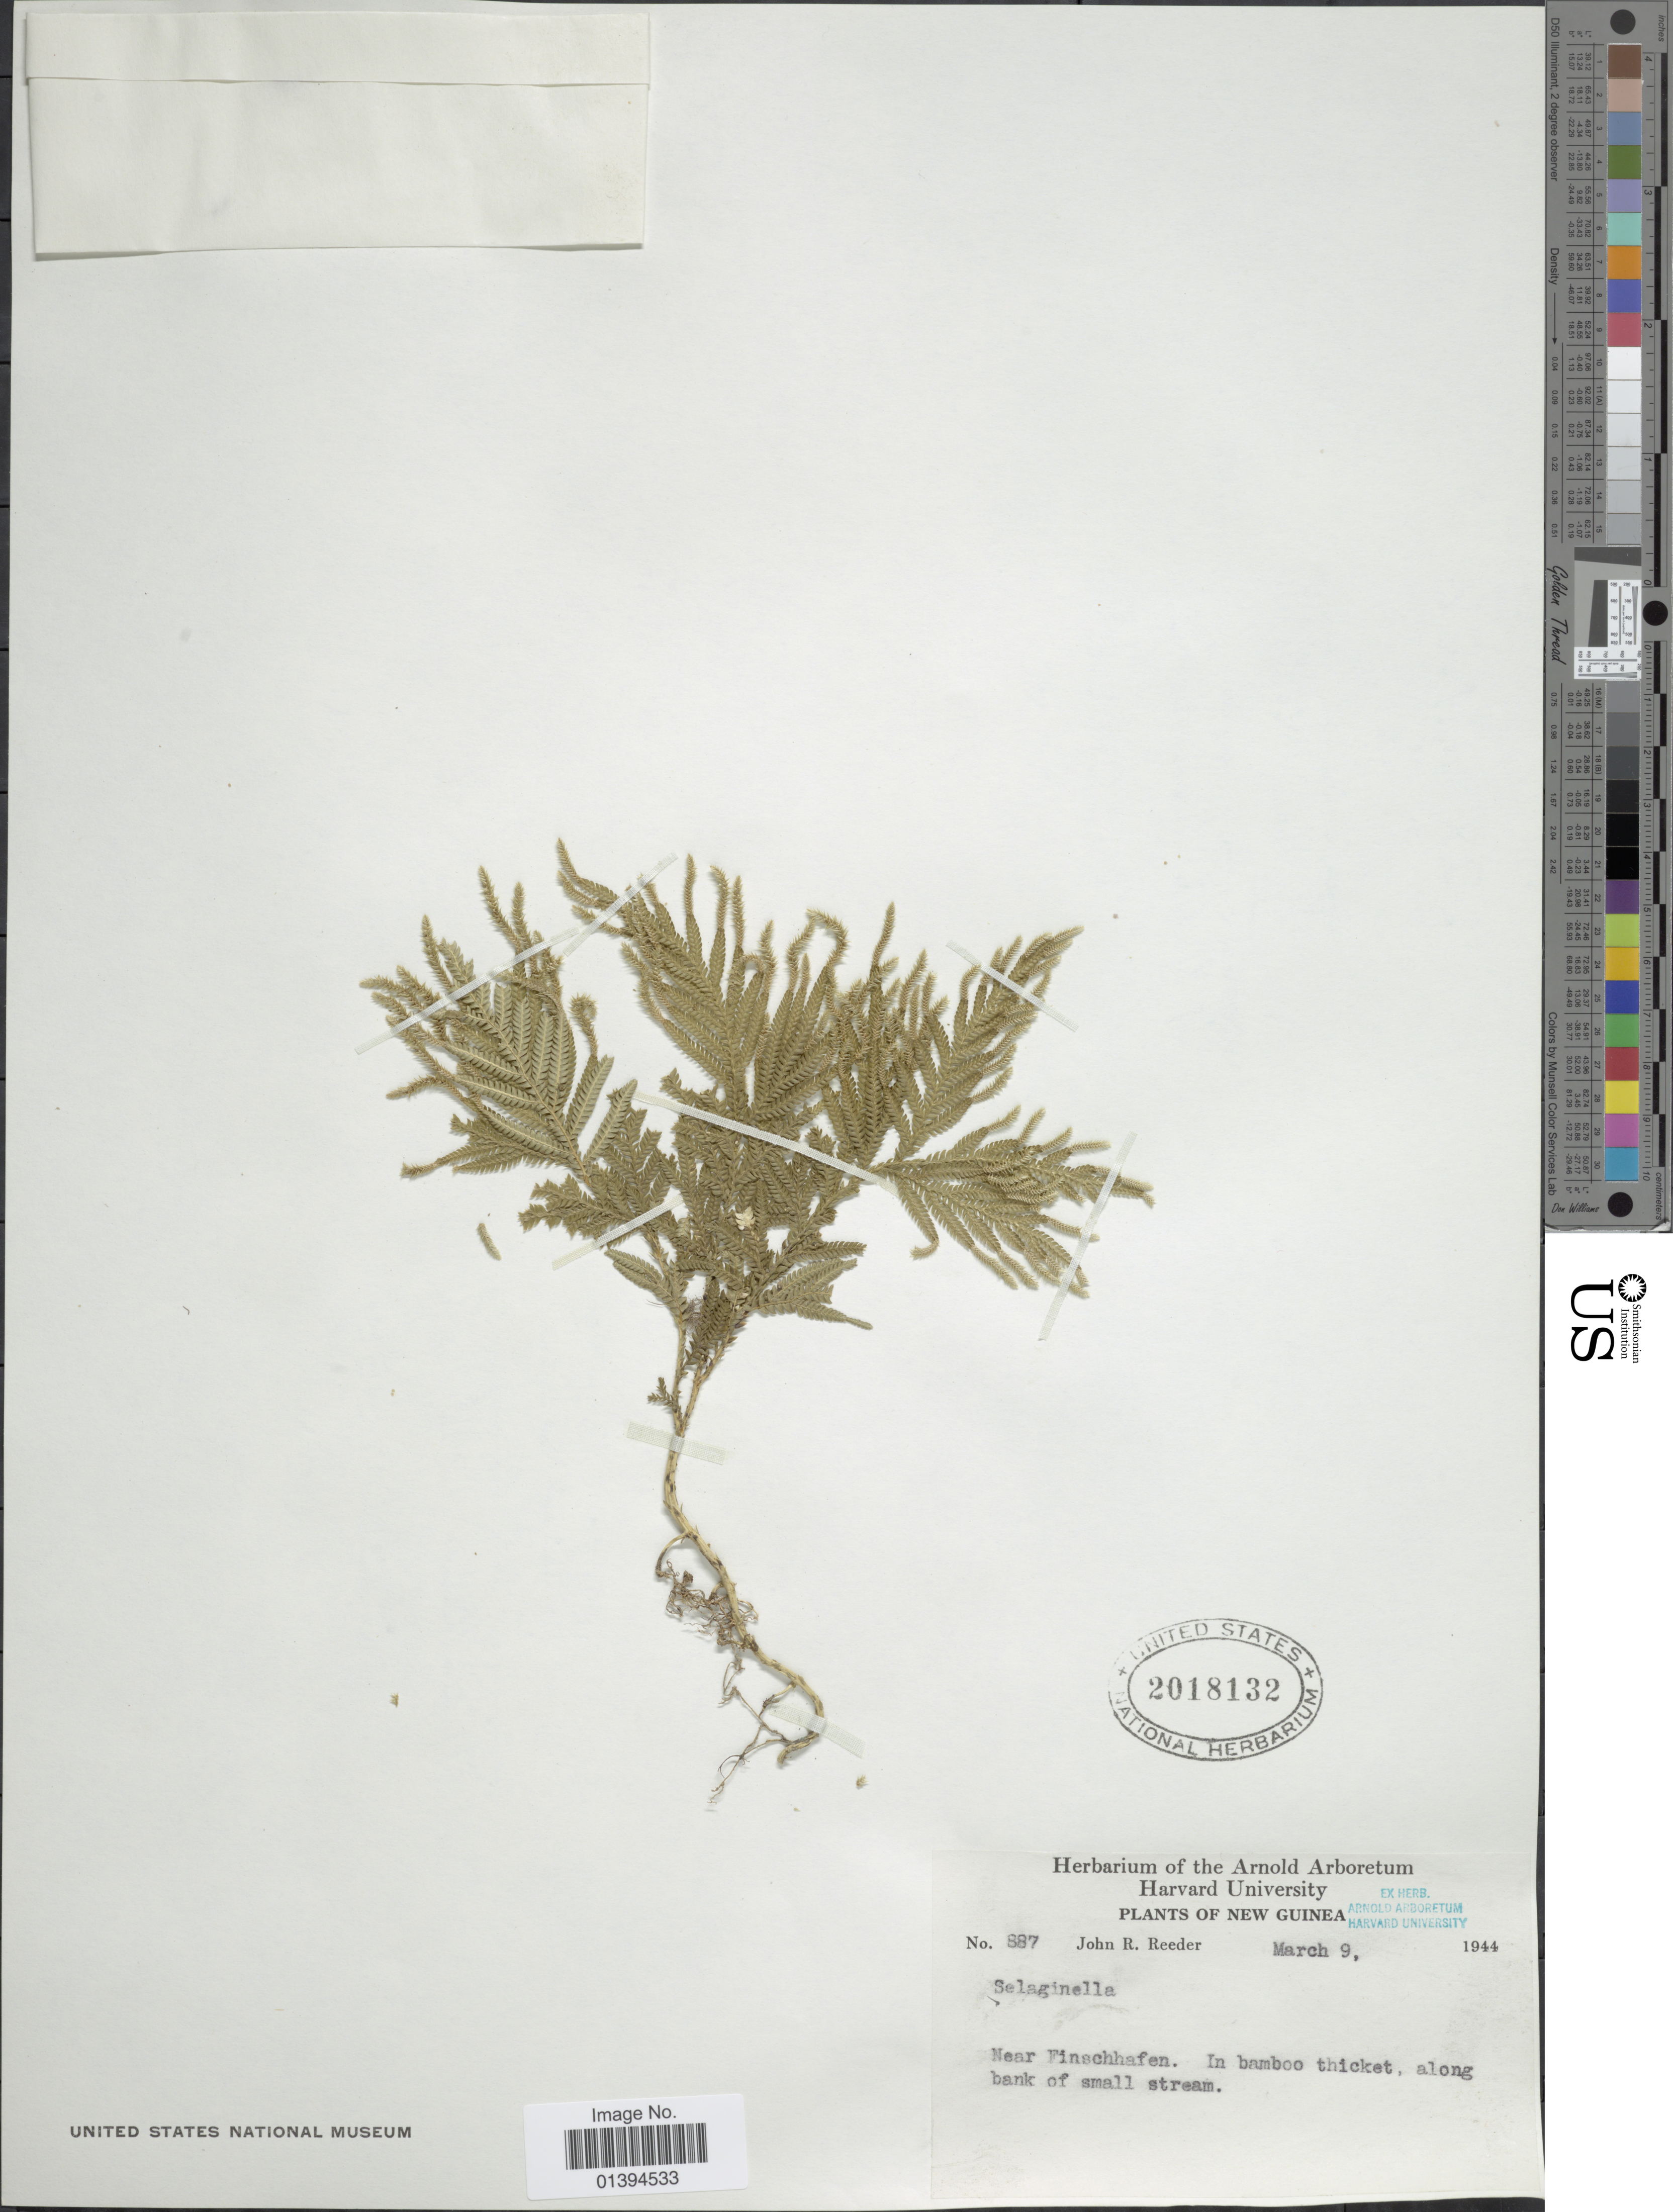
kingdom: Plantae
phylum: Tracheophyta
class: Lycopodiopsida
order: Selaginellales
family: Selaginellaceae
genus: Selaginella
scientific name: Selaginella sp.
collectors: J. R. Reeder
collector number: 887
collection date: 1944-03-09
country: Papua New Guinea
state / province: Morobe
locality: New Guinea, near Finschhafen, in bamboo thicket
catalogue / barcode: US 2018132